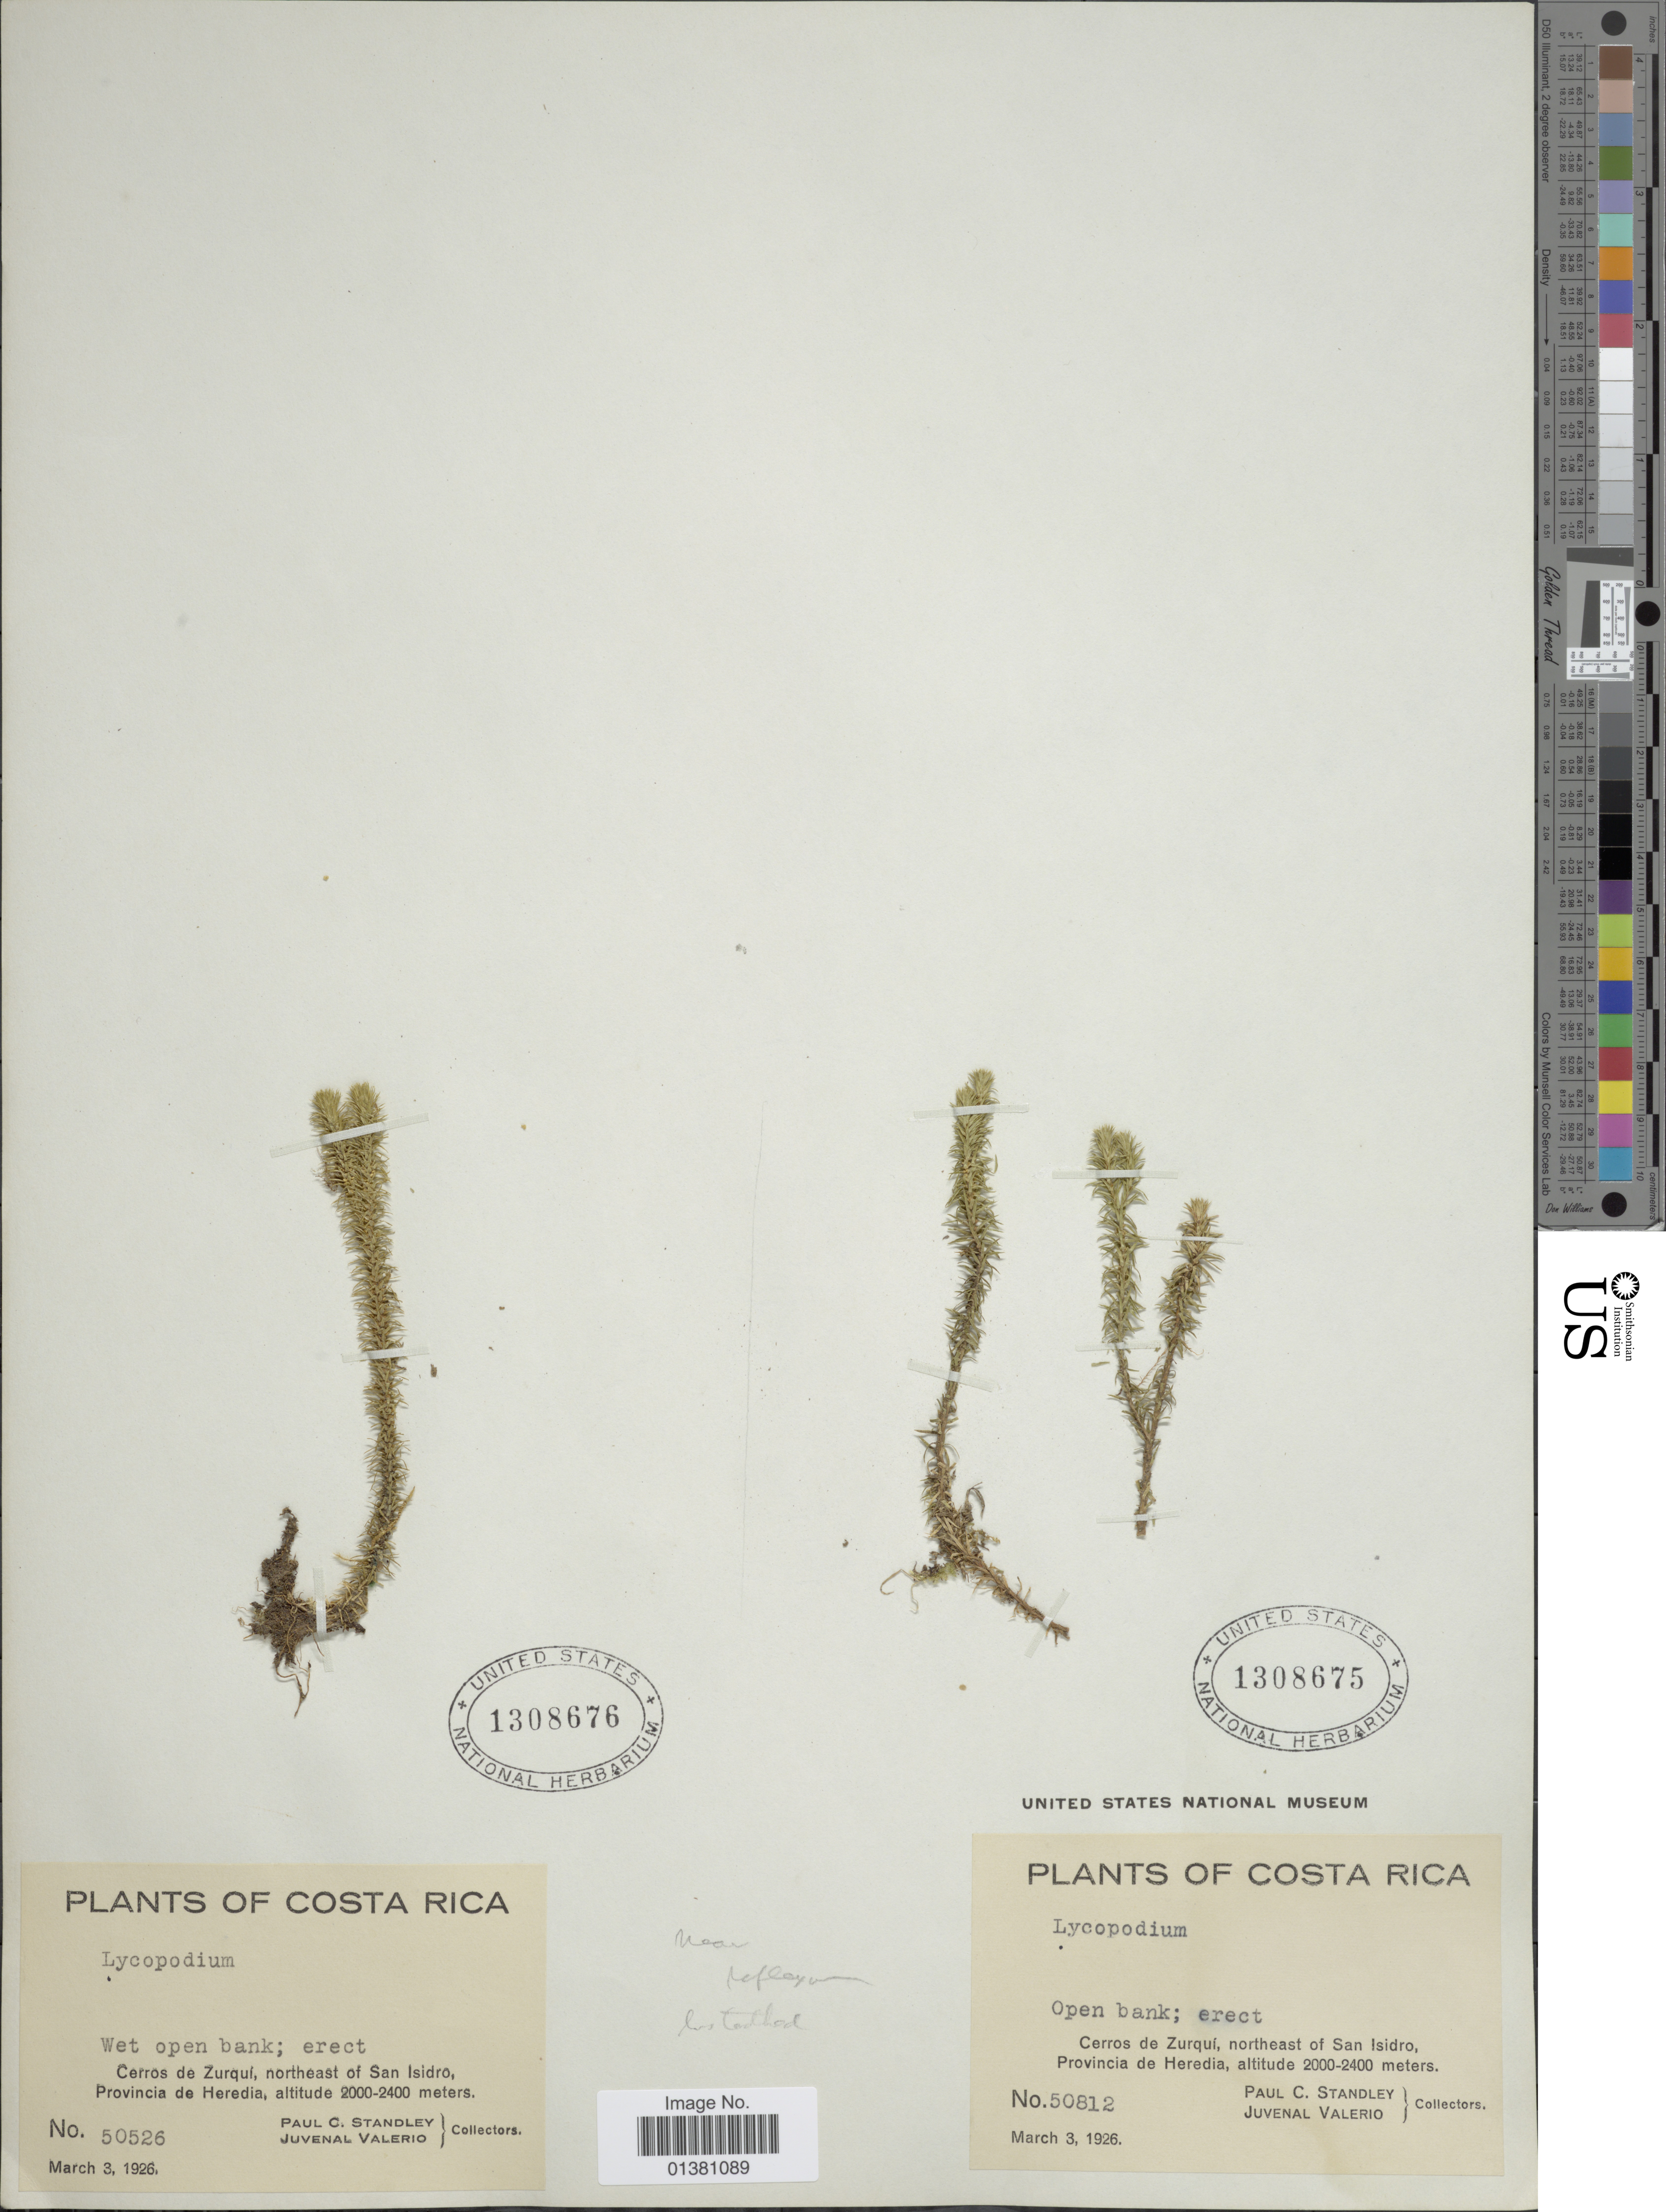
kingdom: Plantae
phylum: Tracheophyta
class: Lycopodiopsida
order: Lycopodiales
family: Lycopodiaceae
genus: Phlegmariurus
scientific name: Phlegmariurus reflexus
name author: (Lam.) B. Øllg.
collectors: P. C. Standley & J. Valerio R.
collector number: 50812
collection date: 1926-03-03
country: Costa Rica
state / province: Heredia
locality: Cerros de Zurqui, northeast of San Isidro, Provincia de Heredia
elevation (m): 2000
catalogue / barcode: US 1308675-2